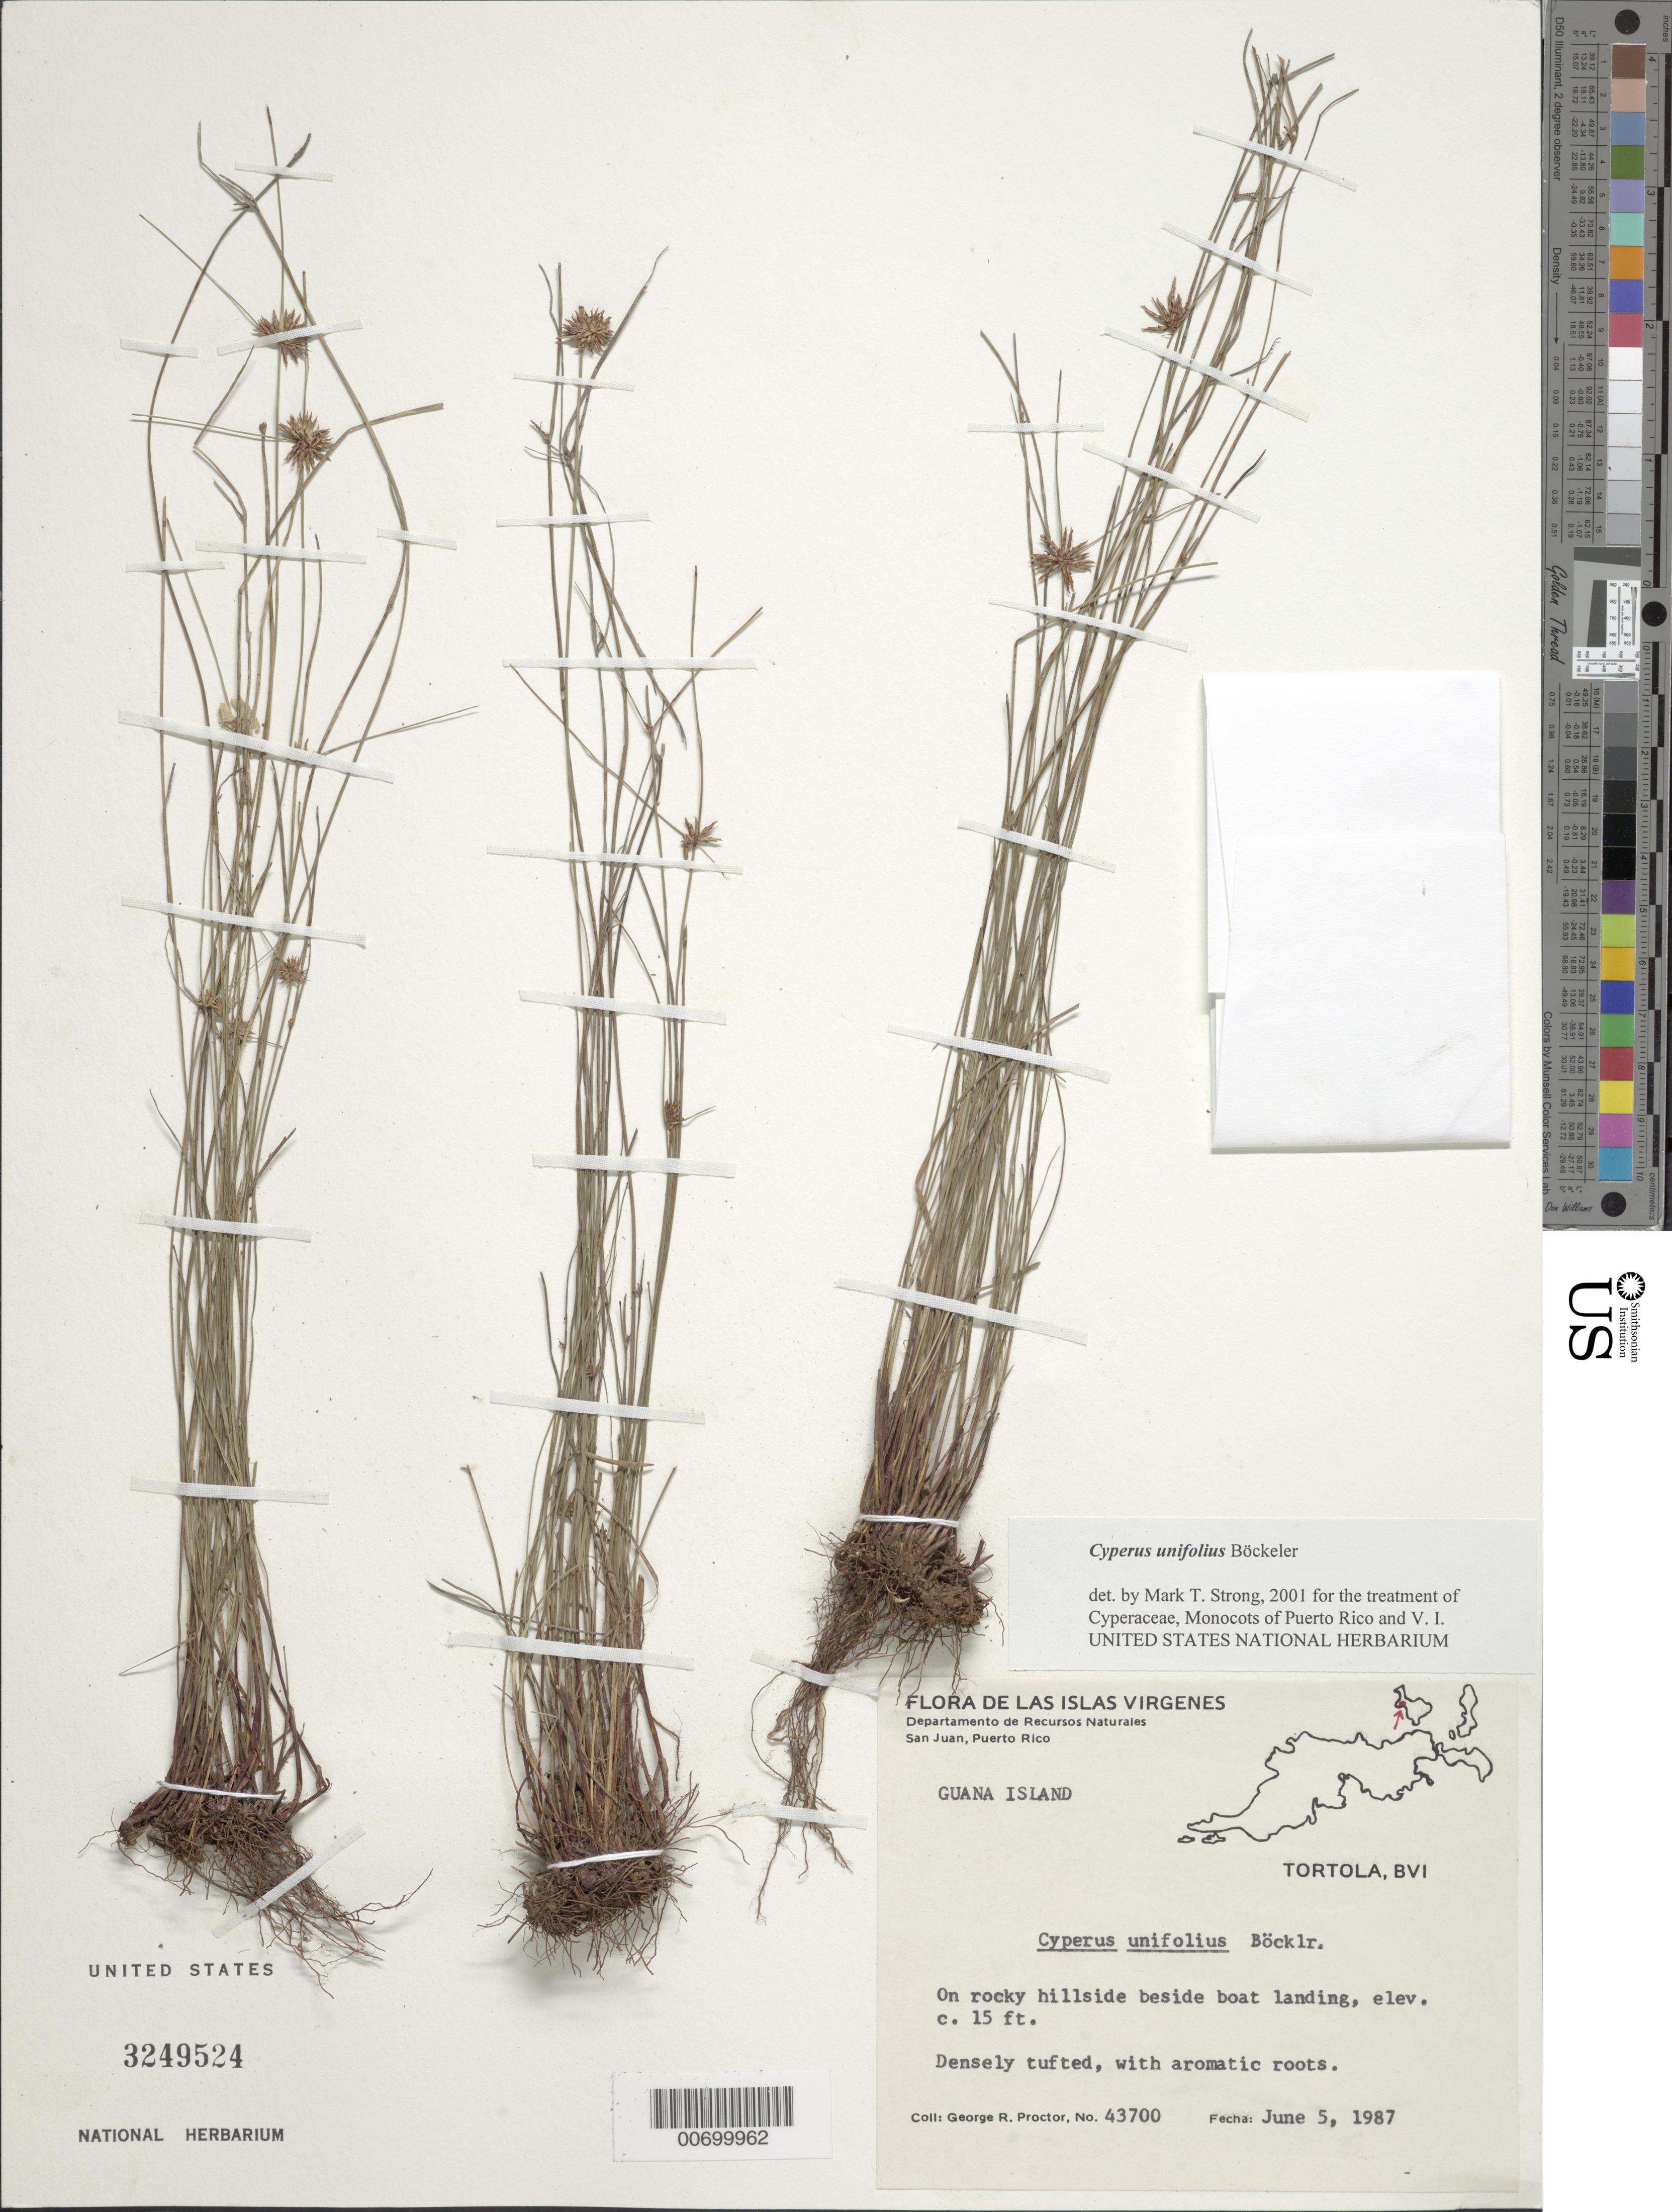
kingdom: Plantae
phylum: Tracheophyta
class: Liliopsida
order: Poales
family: Cyperaceae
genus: Cyperus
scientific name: Cyperus unifolius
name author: Boeckeler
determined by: Strong, M. T., (US), Smithsonian Institution - National Museum of Natural History (UNITED STATES)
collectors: G. R. Proctor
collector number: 43700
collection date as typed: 05 Jun 1987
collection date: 1987-06-05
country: British Virgin Islands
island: Tortola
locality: Tortola: Guana Island. Beside boat landing.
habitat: On rocky hillside.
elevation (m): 5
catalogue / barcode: US 3249524